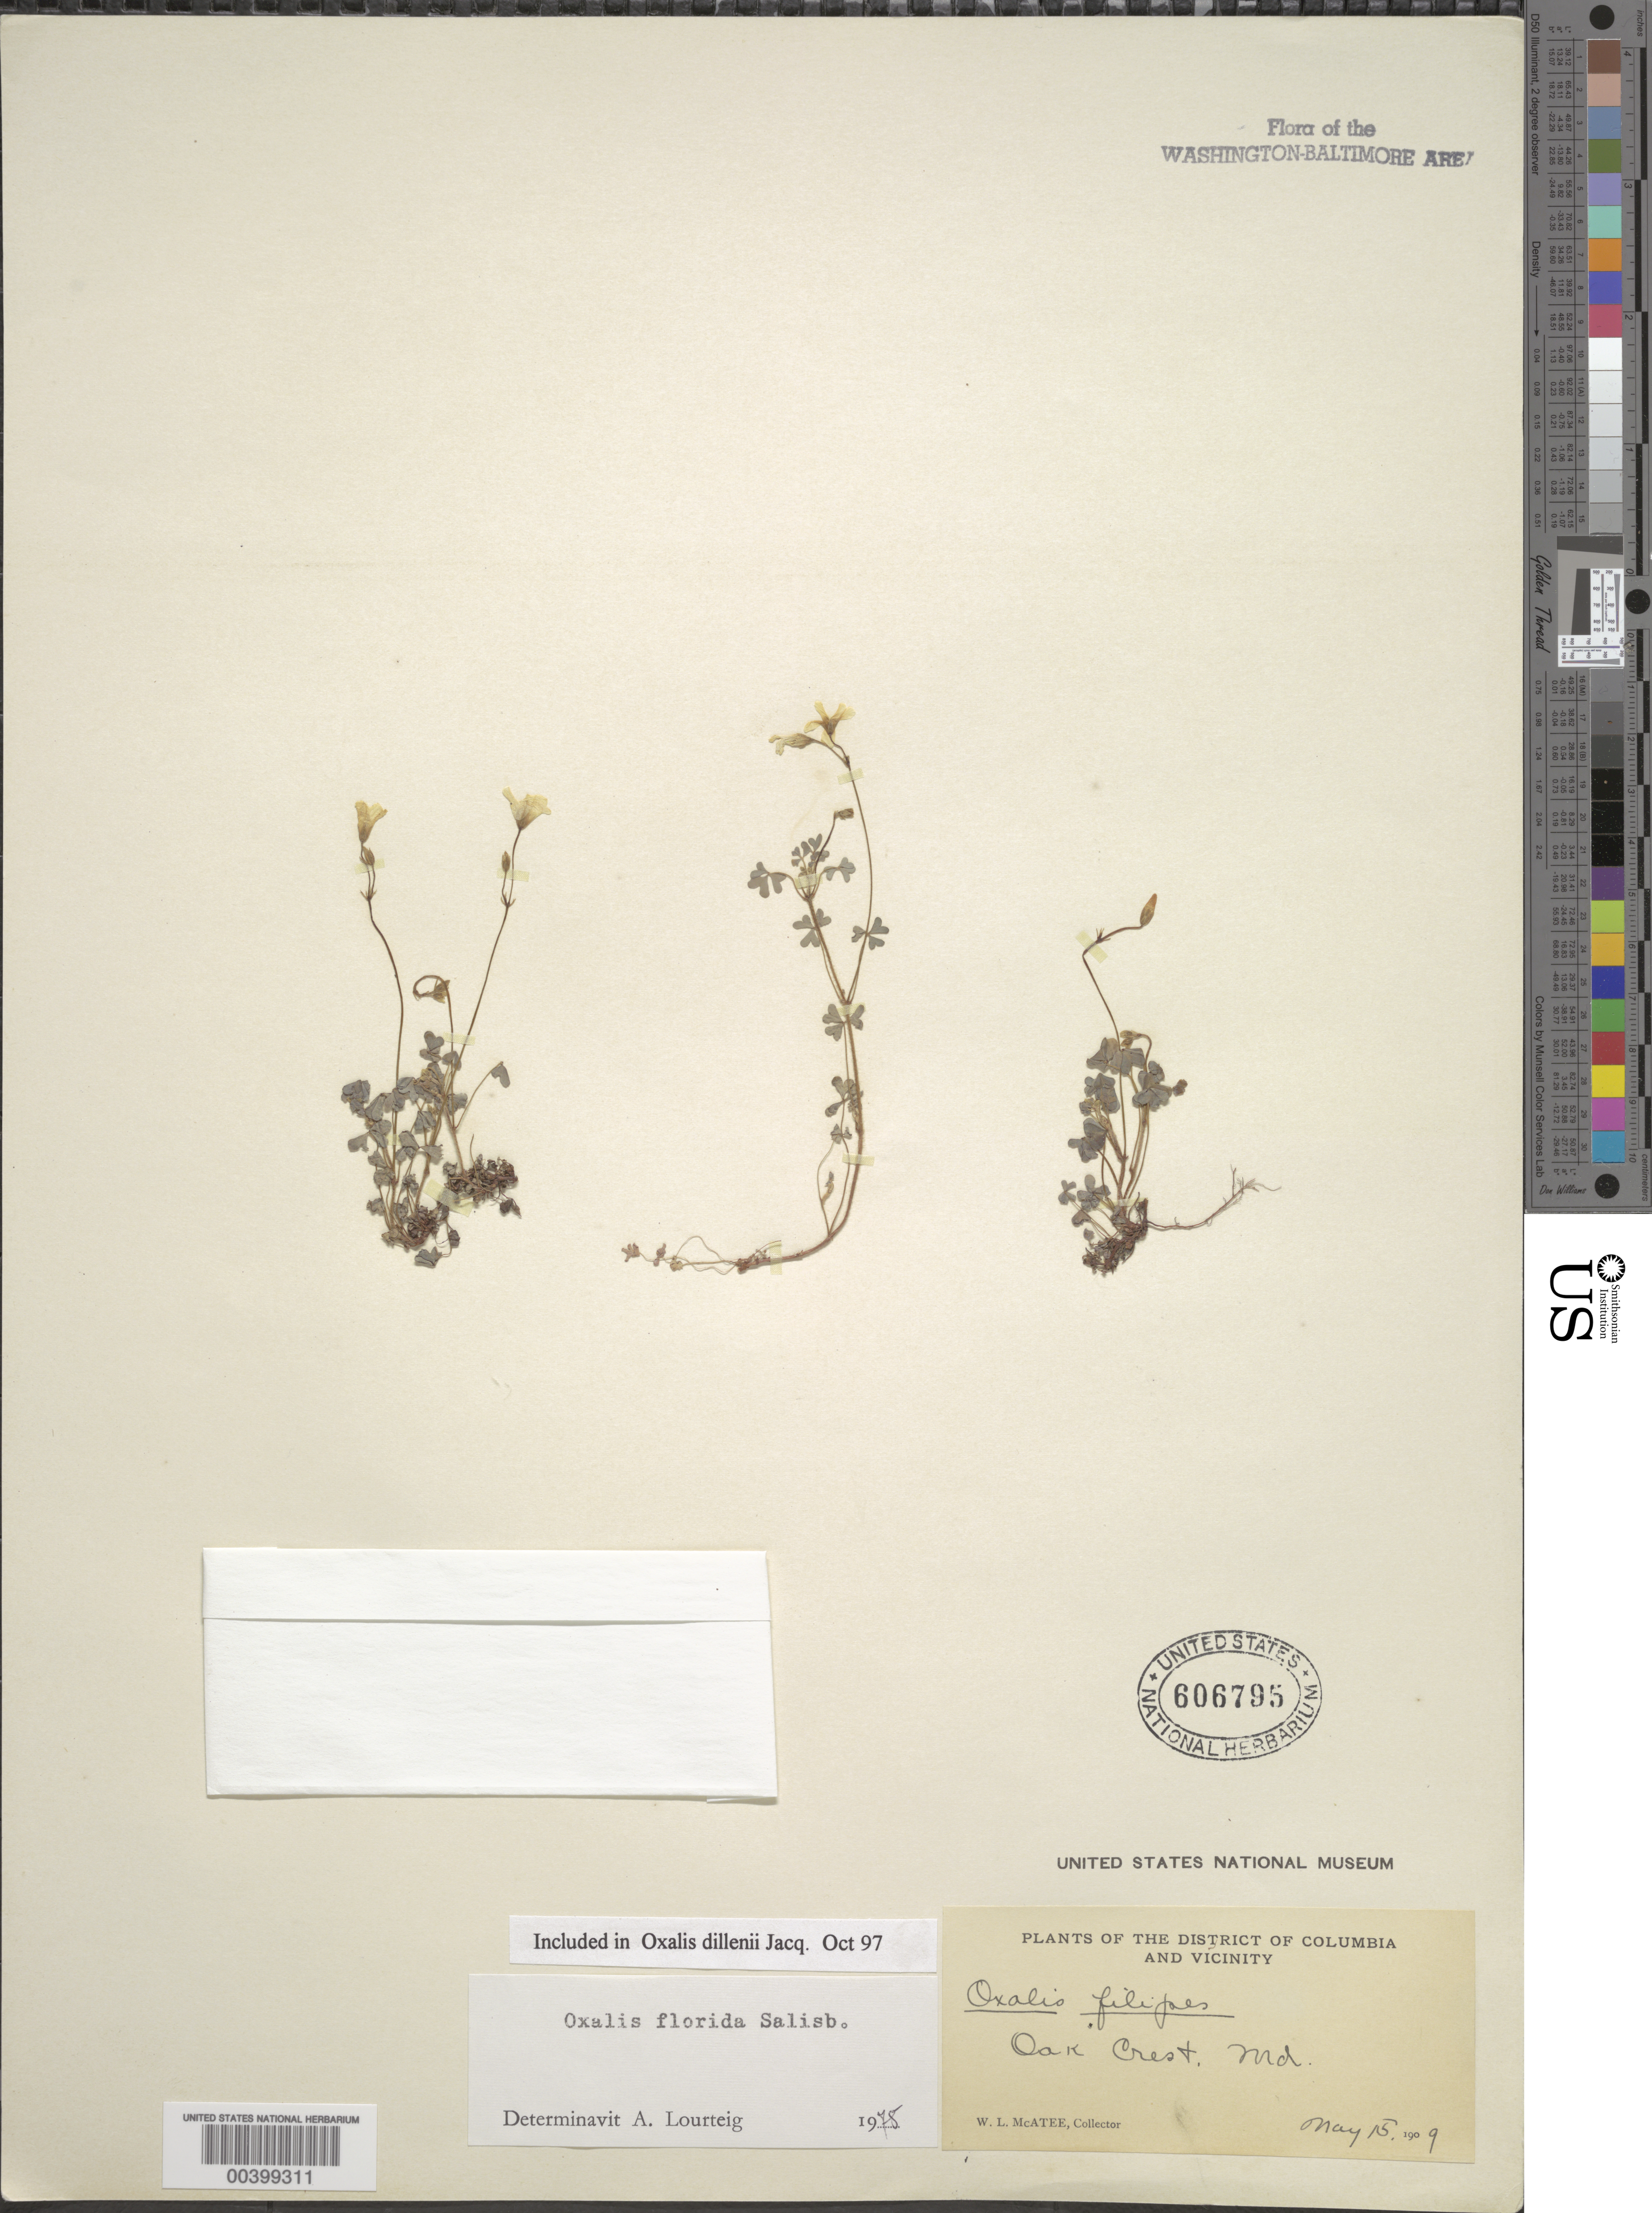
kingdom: Plantae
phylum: Tracheophyta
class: Magnoliopsida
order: Oxalidales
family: Oxalidaceae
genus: Oxalis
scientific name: Oxalis dillenii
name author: Jacq.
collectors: W. McAtee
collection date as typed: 15 May 1909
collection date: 1909-05-15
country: United States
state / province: Maryland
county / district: Prince George's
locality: Oak Crest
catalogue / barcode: US 606795